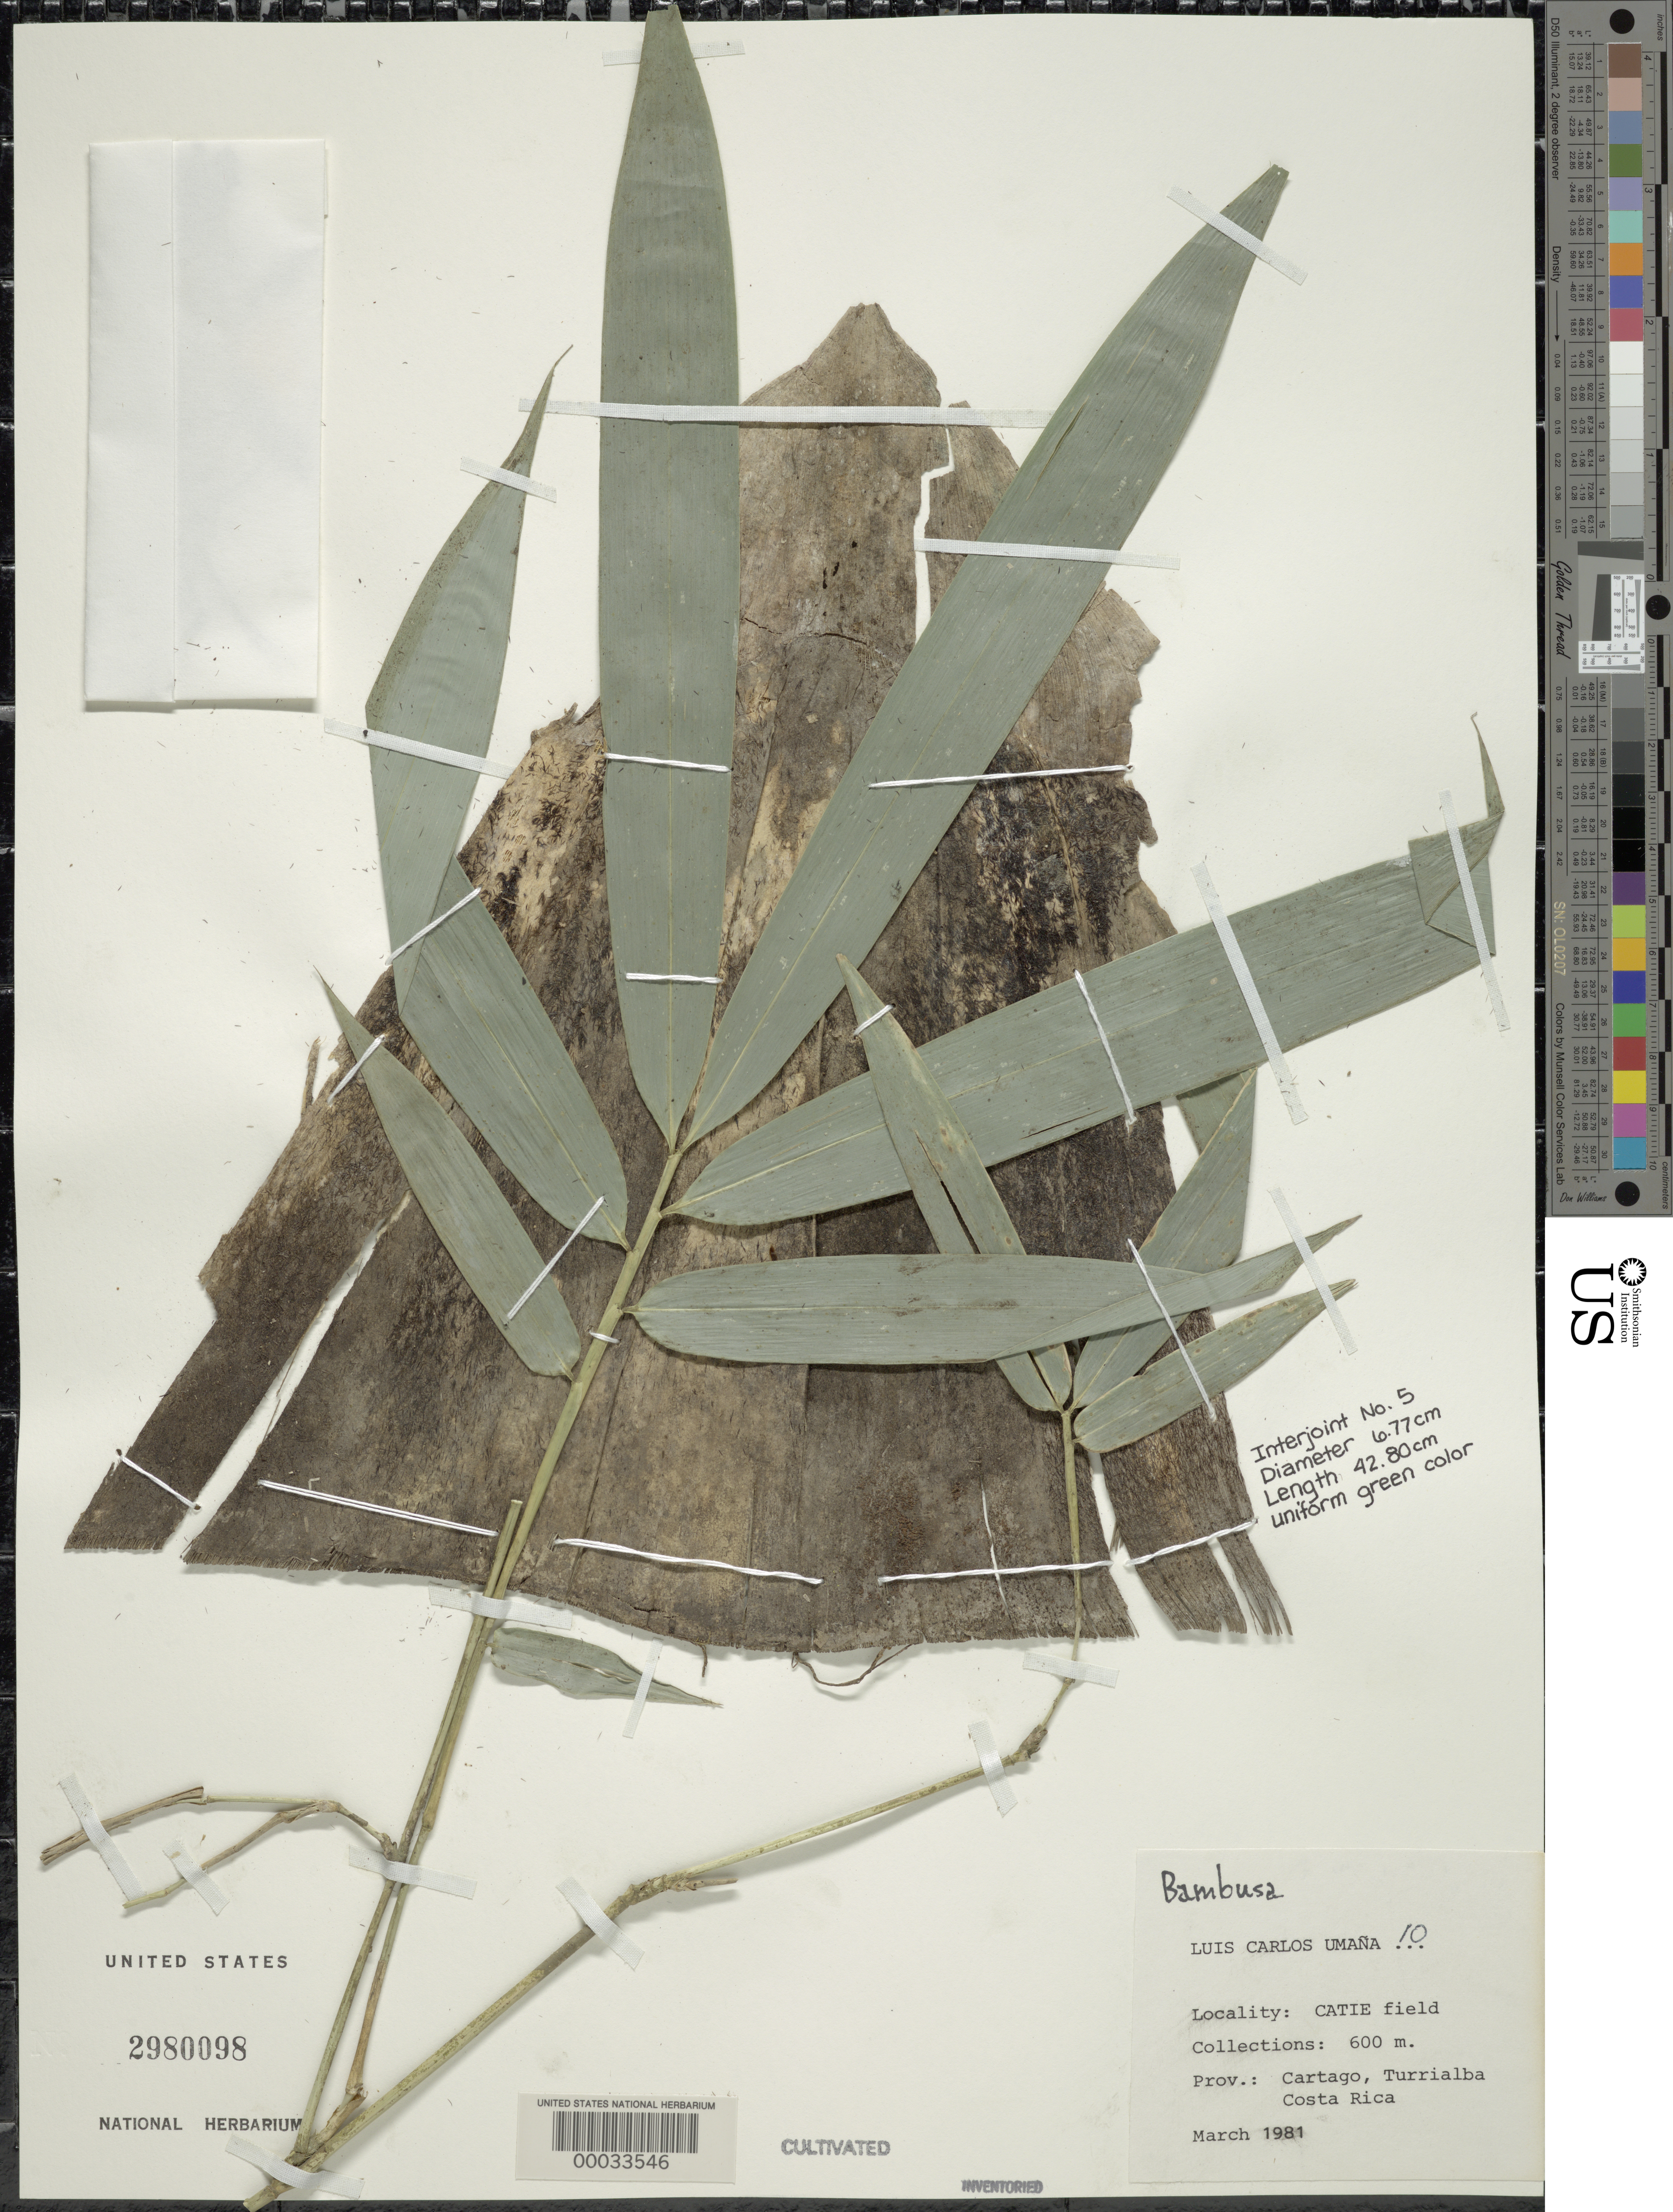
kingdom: Plantae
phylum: Tracheophyta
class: Liliopsida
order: Poales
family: Poaceae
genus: Bambusa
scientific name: Bambusa sp.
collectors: L. C. Umaña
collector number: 10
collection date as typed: Mar 1981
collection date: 1981-03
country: Costa Rica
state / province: Cartago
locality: Catie field, Turrialba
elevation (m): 600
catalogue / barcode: US 2980098